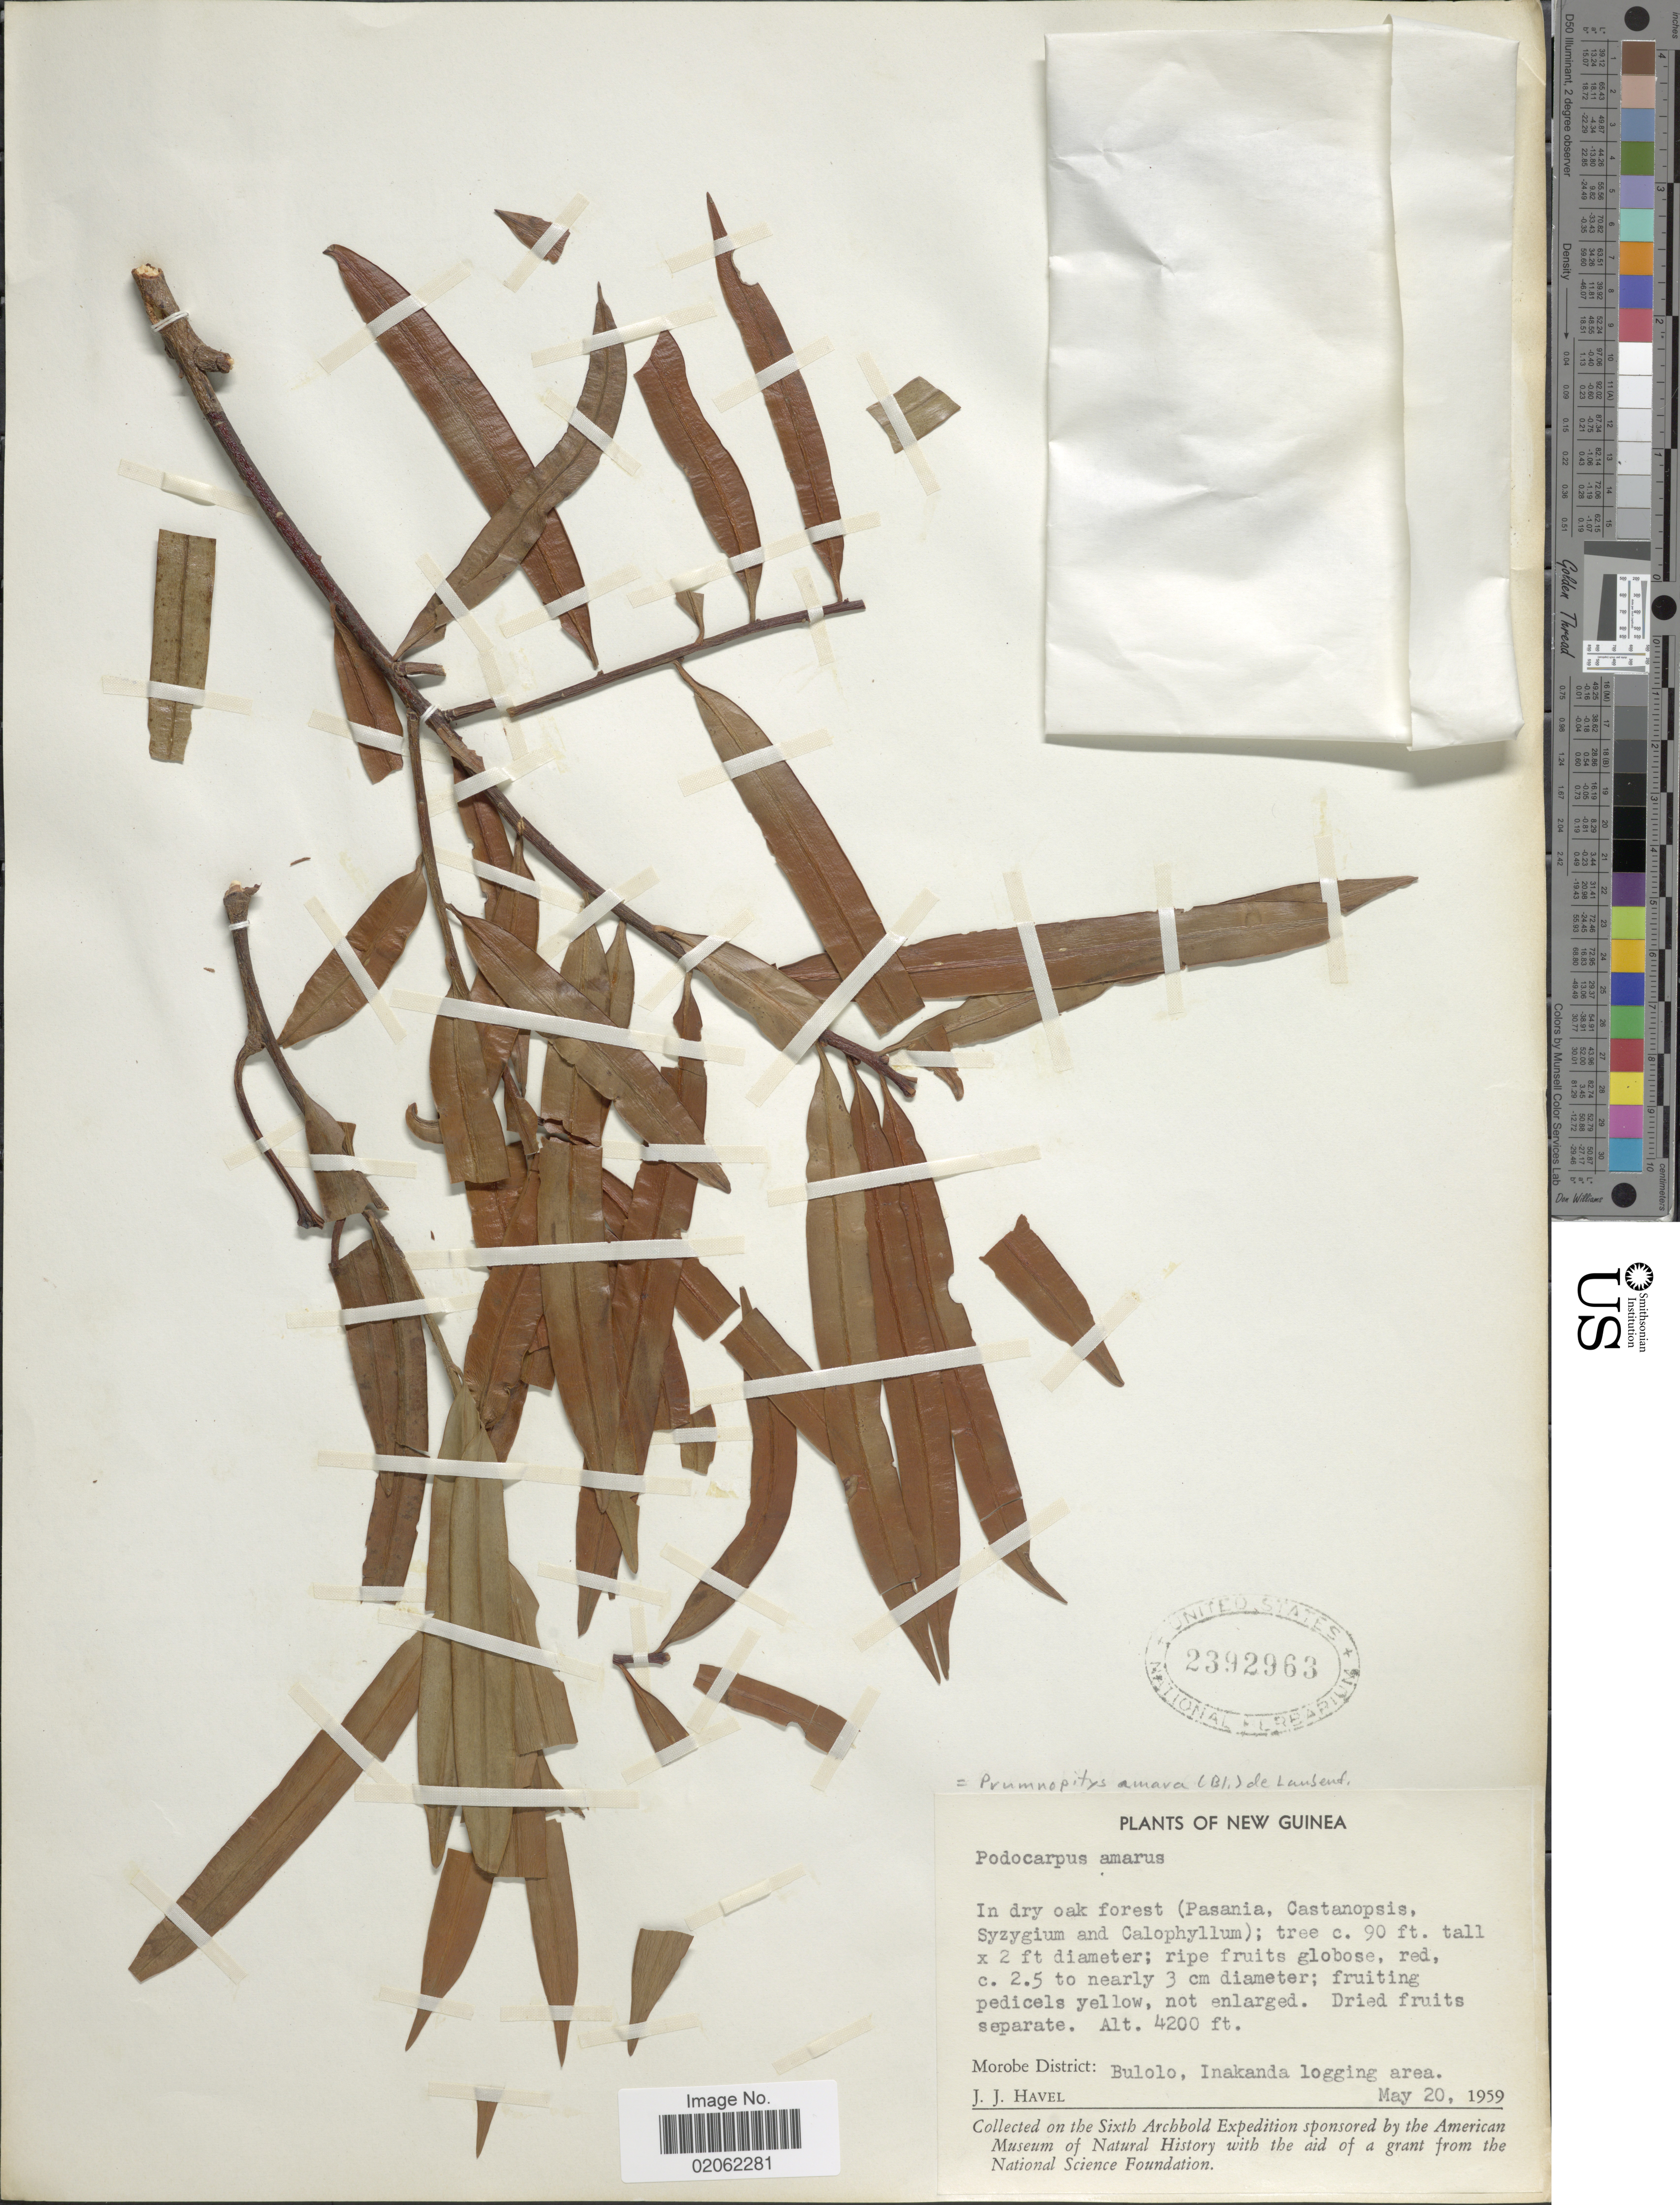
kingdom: Plantae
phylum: Tracheophyta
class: Pinopsida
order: Pinales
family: Podocarpaceae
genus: Prumnopitys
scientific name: Prumnopitys amara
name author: (Blume) de Laub.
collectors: J. Havel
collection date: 1959-05-20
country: Papua New Guinea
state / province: Morobe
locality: Morobe District: Bulolo, Inakanda logging area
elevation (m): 1280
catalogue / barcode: US 2392963